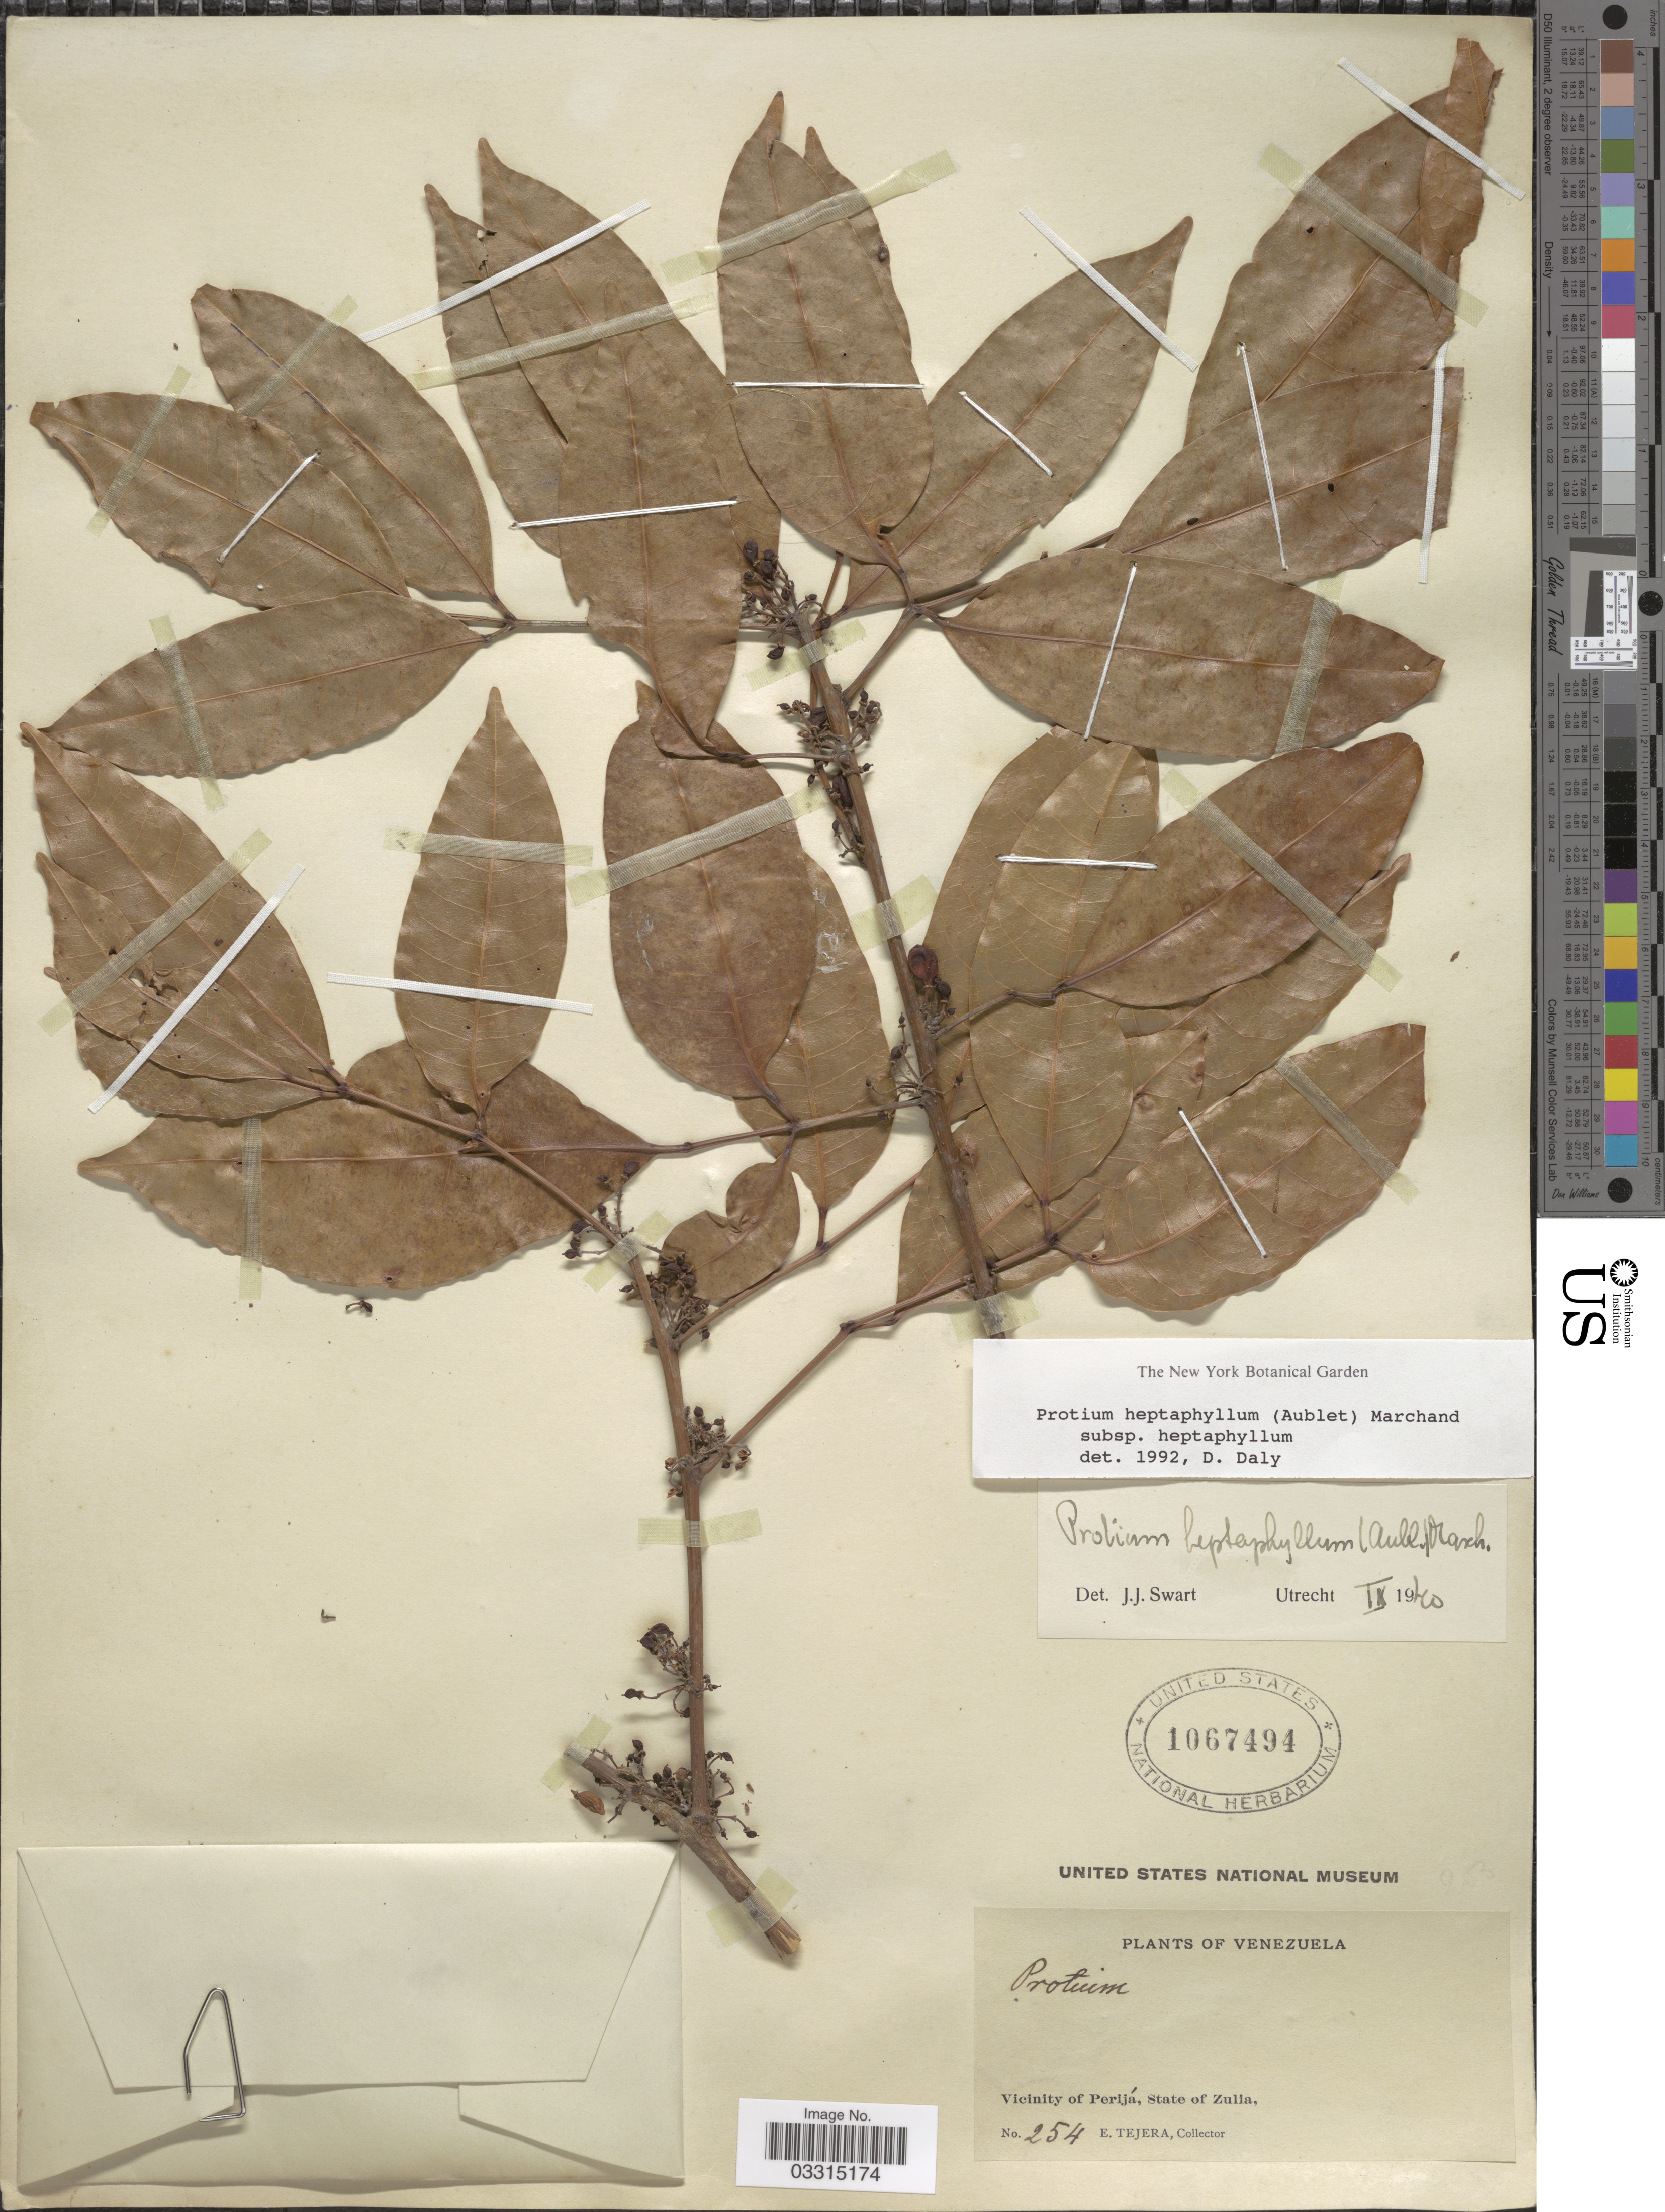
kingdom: Plantae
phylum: Tracheophyta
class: Magnoliopsida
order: Sapindales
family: Burseraceae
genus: Protium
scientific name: Protium heptaphyllum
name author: (Aubl.) Marchand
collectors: E. Tejera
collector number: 254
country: Venezuela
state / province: Zulia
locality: Vicinity of Perijá.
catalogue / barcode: US 1067494